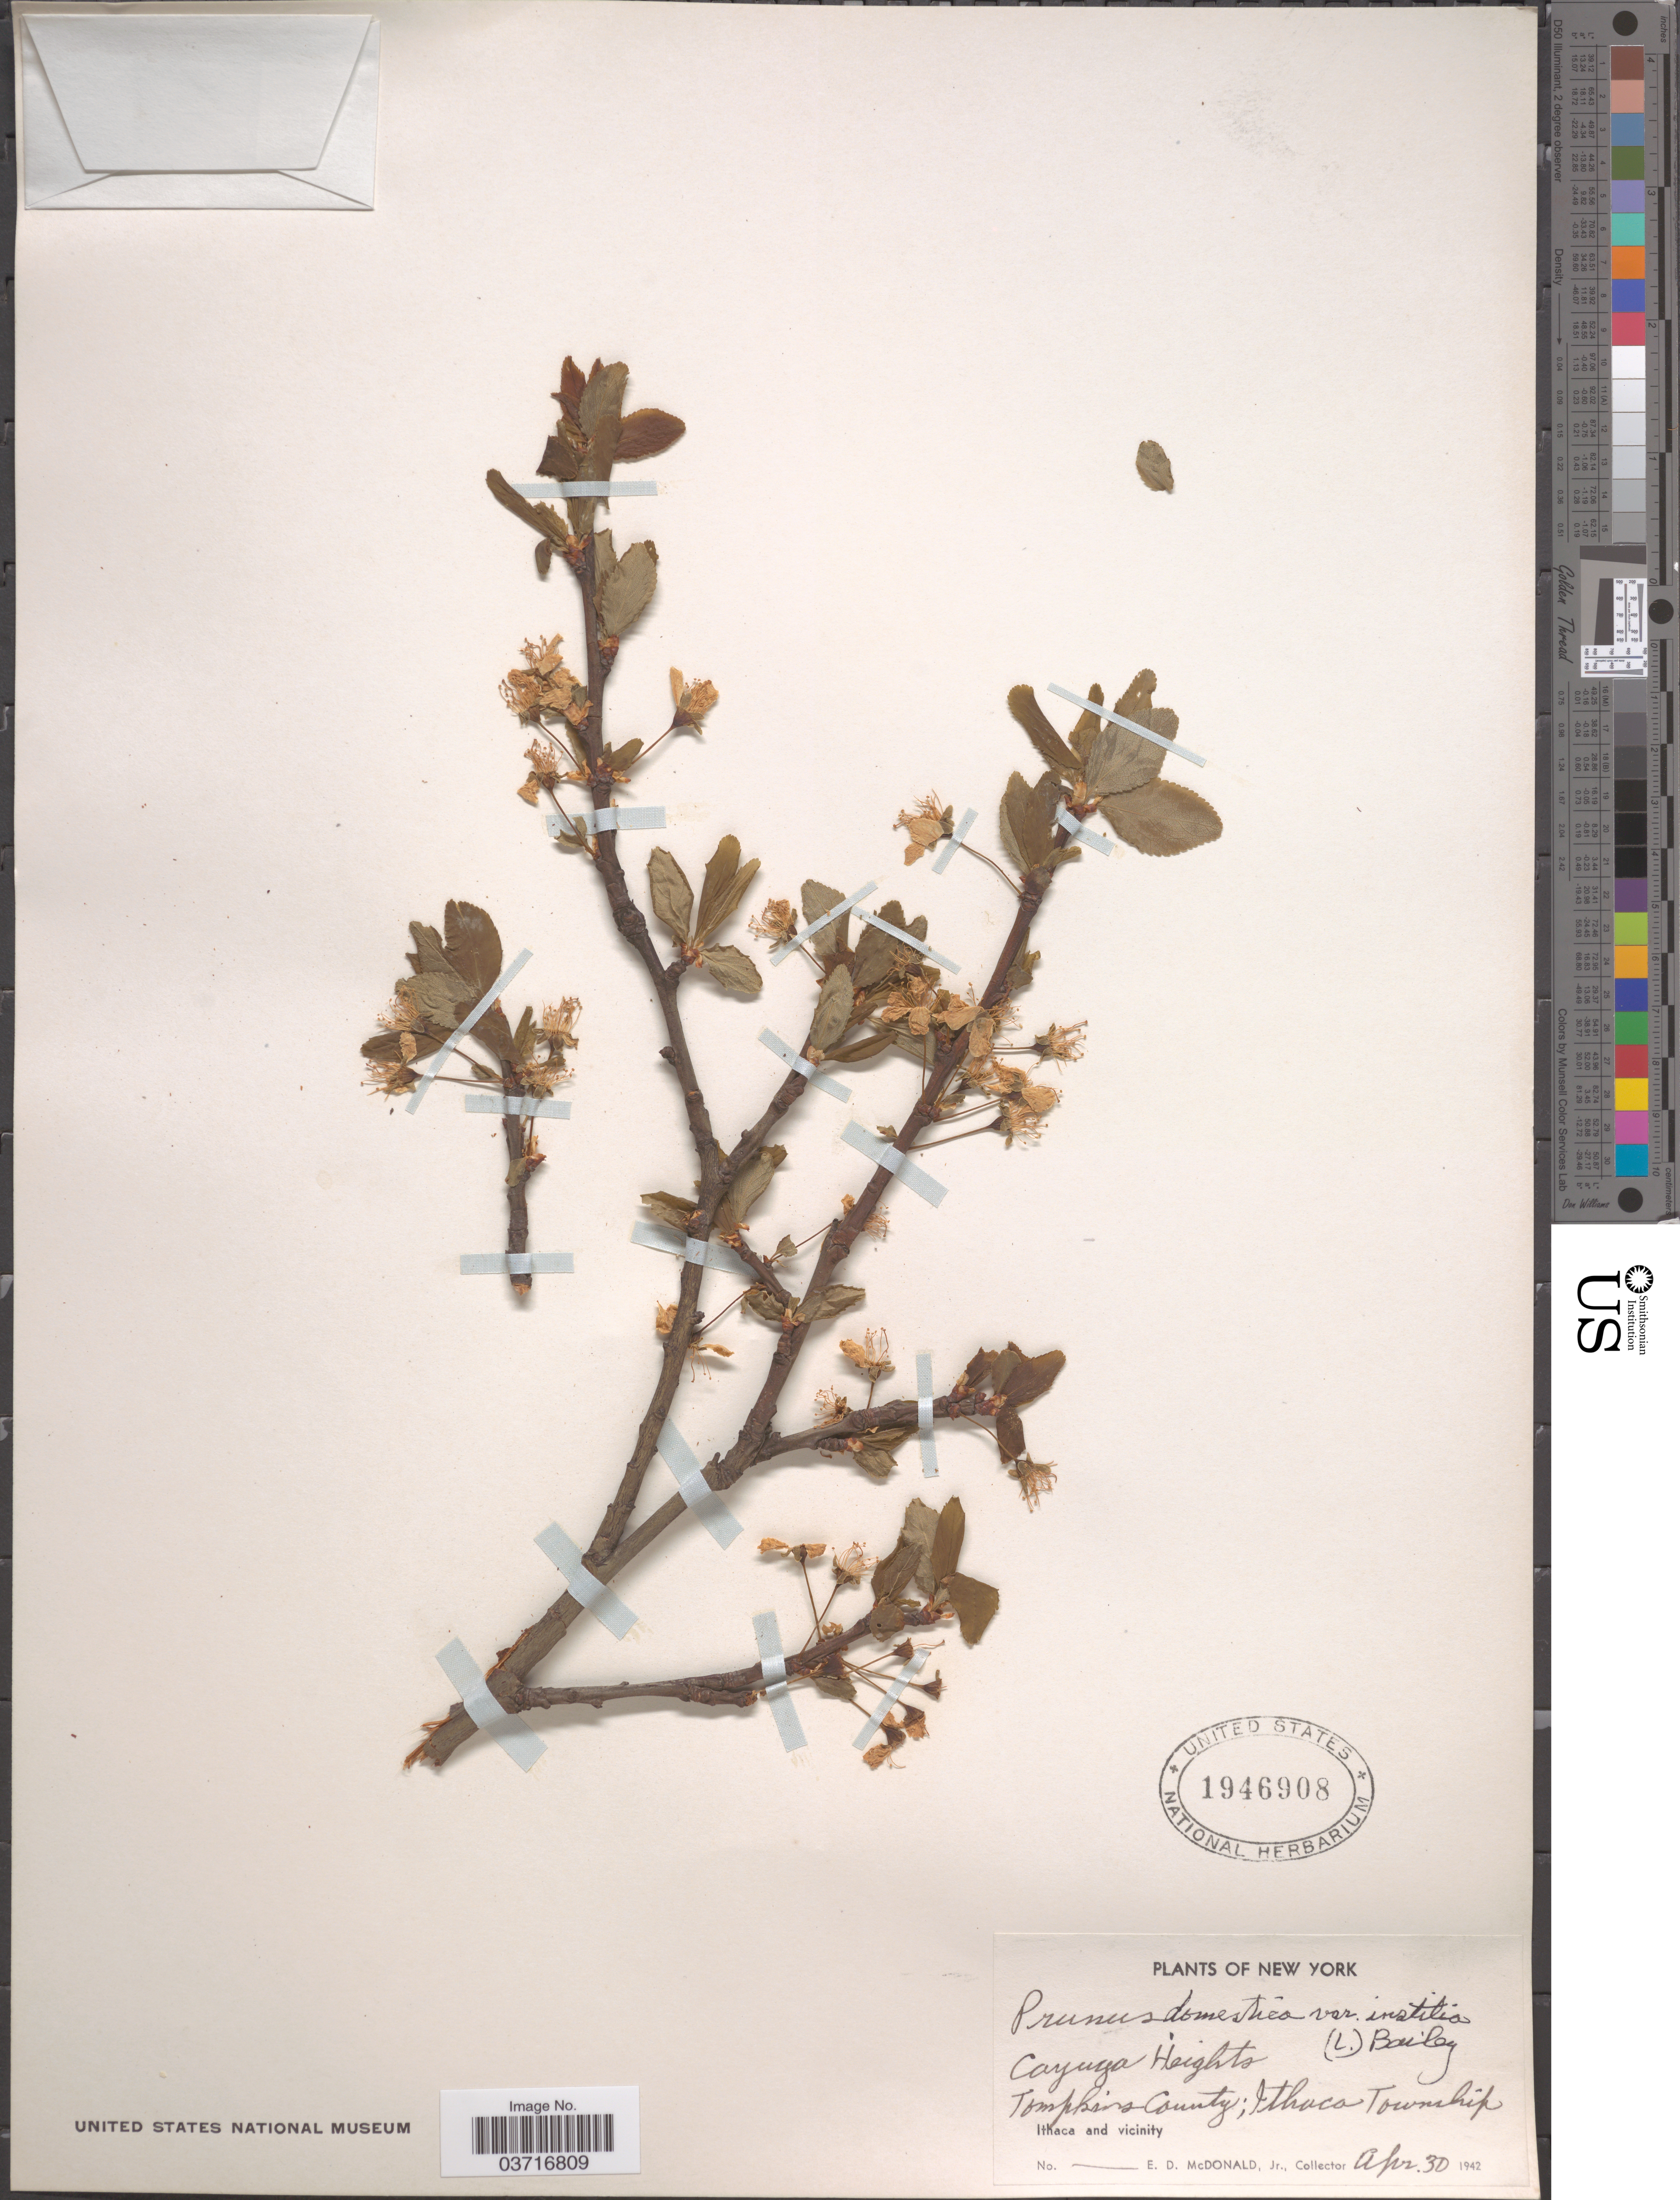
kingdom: Plantae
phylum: Tracheophyta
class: Magnoliopsida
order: Rosales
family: Rosaceae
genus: Prunus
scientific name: Prunus domestica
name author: L.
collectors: E. D. McDonald Jr.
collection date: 1942-04-30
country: United States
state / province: New York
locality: Cayuga Heights. Tompkins County; Ithaca Township. Ithaca and vicinity.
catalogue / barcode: US 1946908